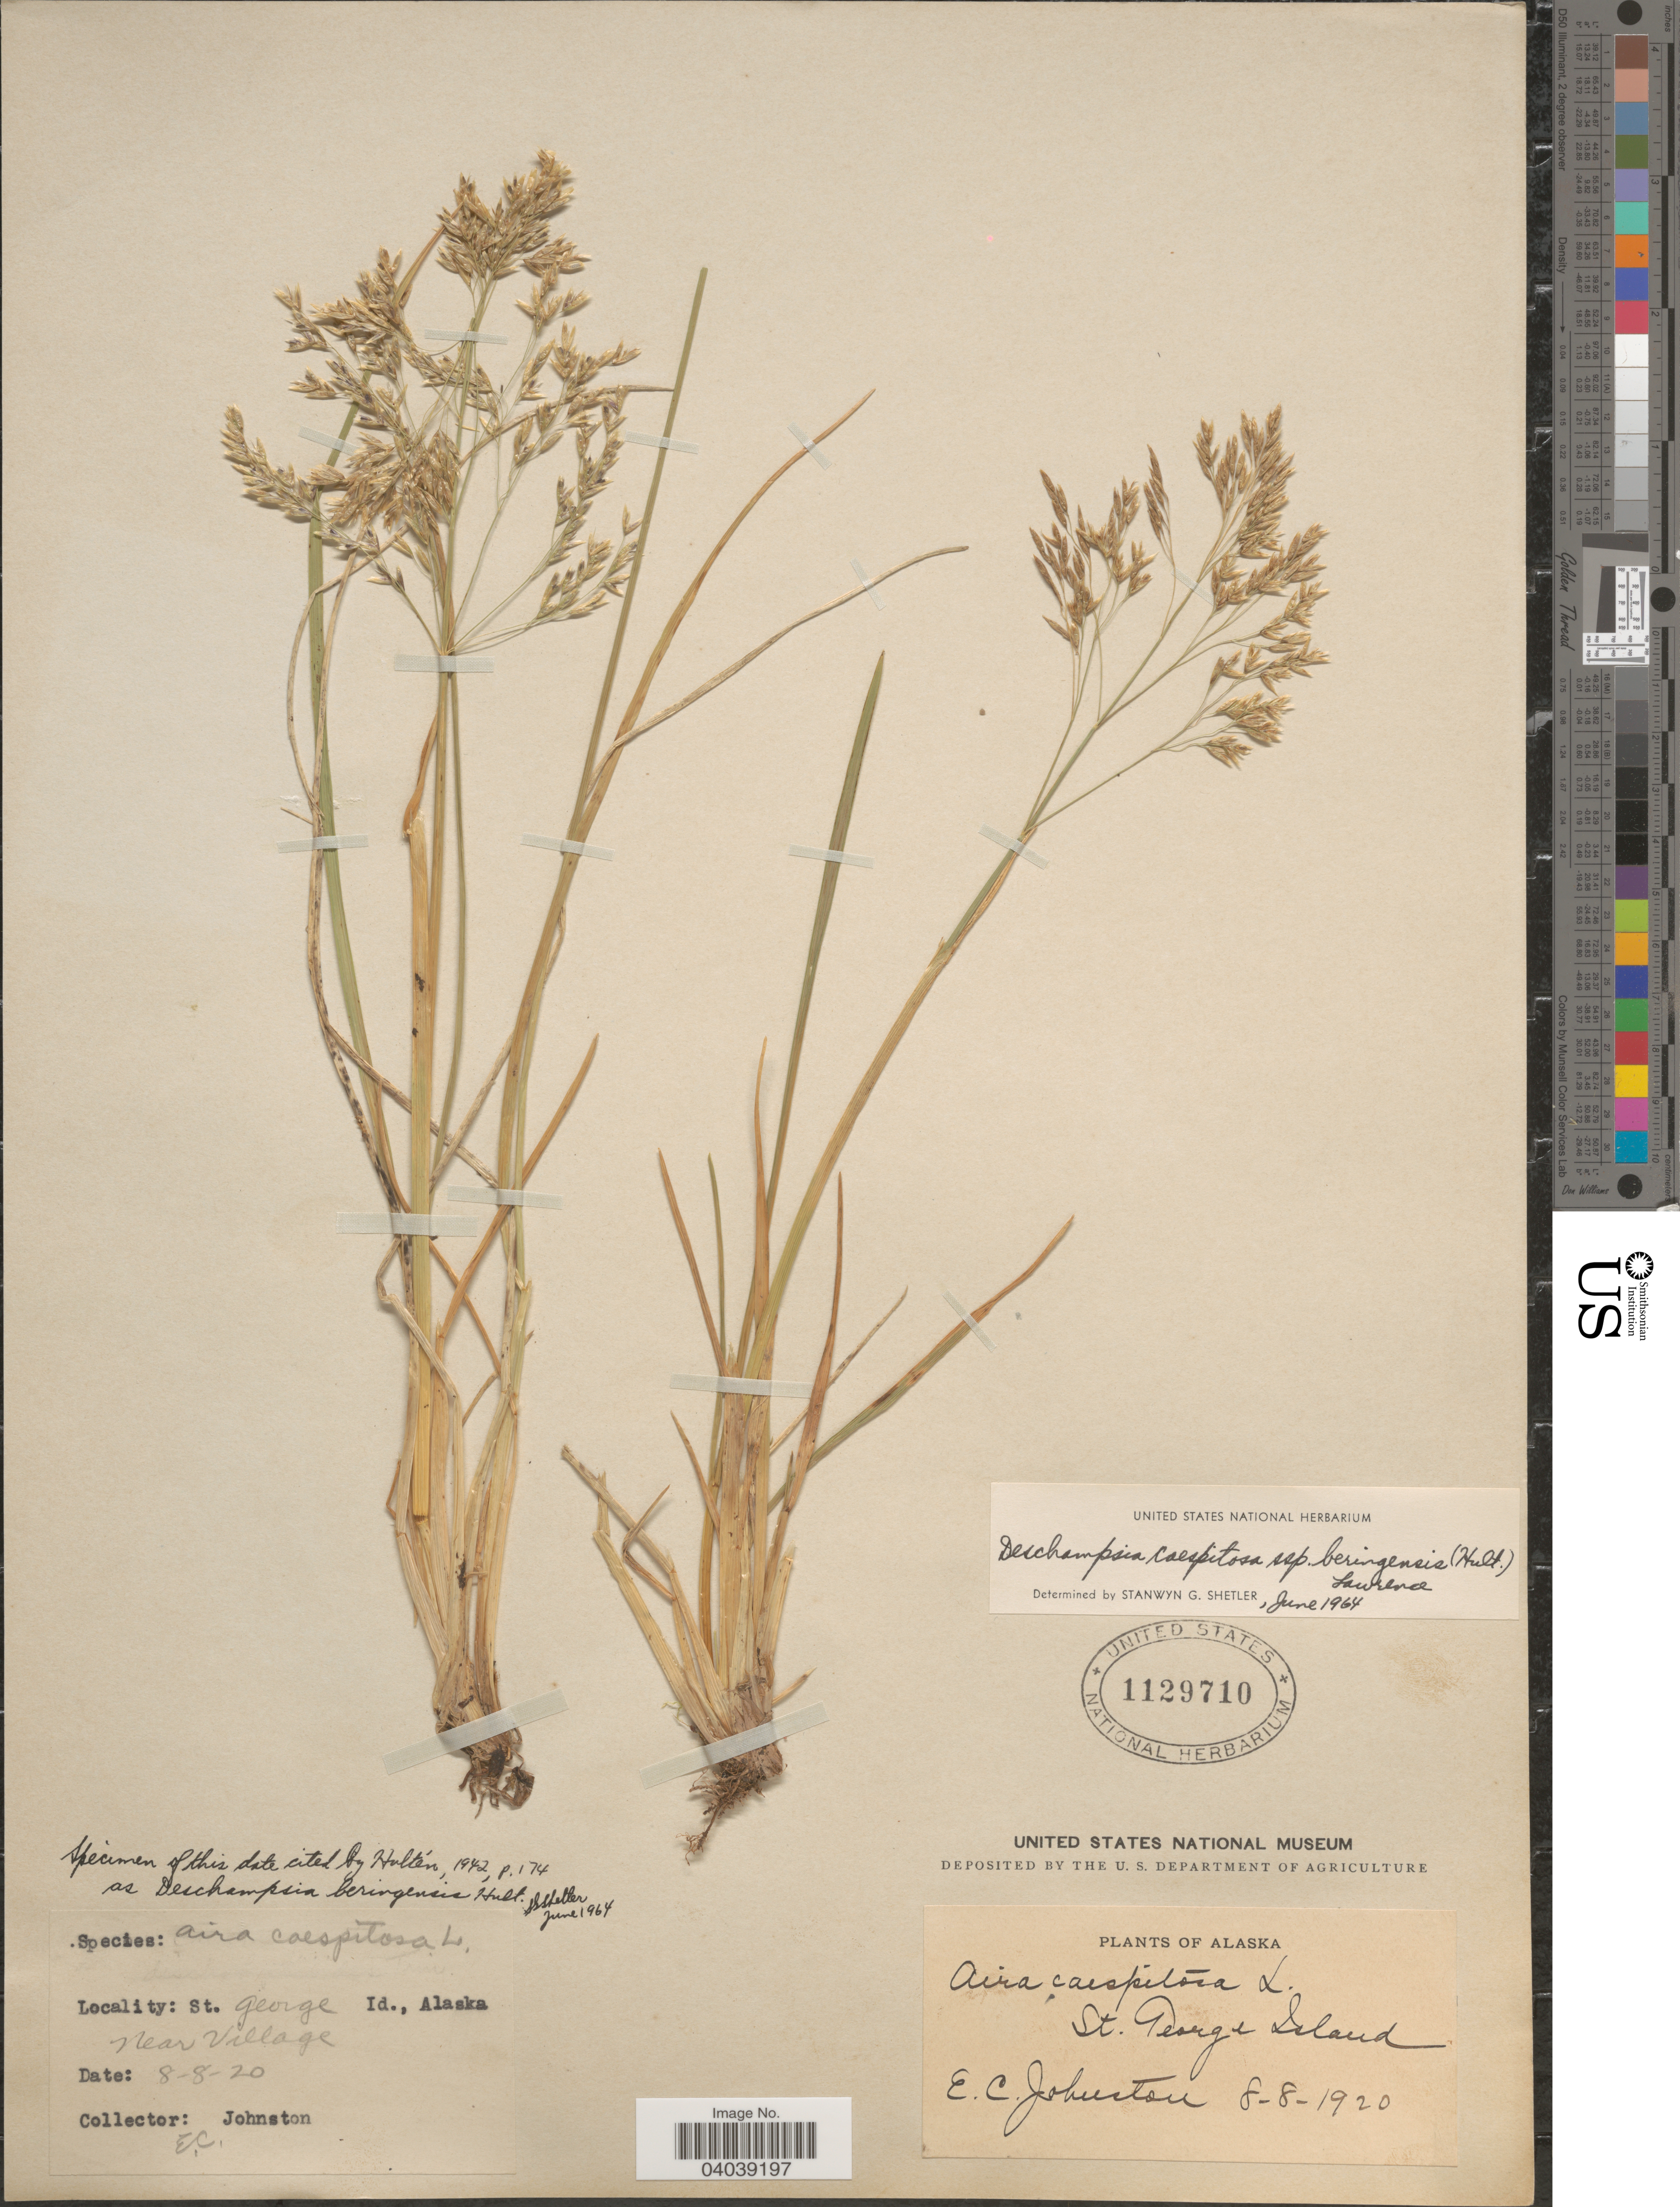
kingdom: Plantae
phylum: Tracheophyta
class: Liliopsida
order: Poales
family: Poaceae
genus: Deschampsia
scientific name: Deschampsia cespitosa subsp. beringensis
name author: (Hultén) Lawrence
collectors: E. C. Johnston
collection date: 1920-08-08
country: United States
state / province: Alaska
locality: St. George Island. Near Village.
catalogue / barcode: US 1129710